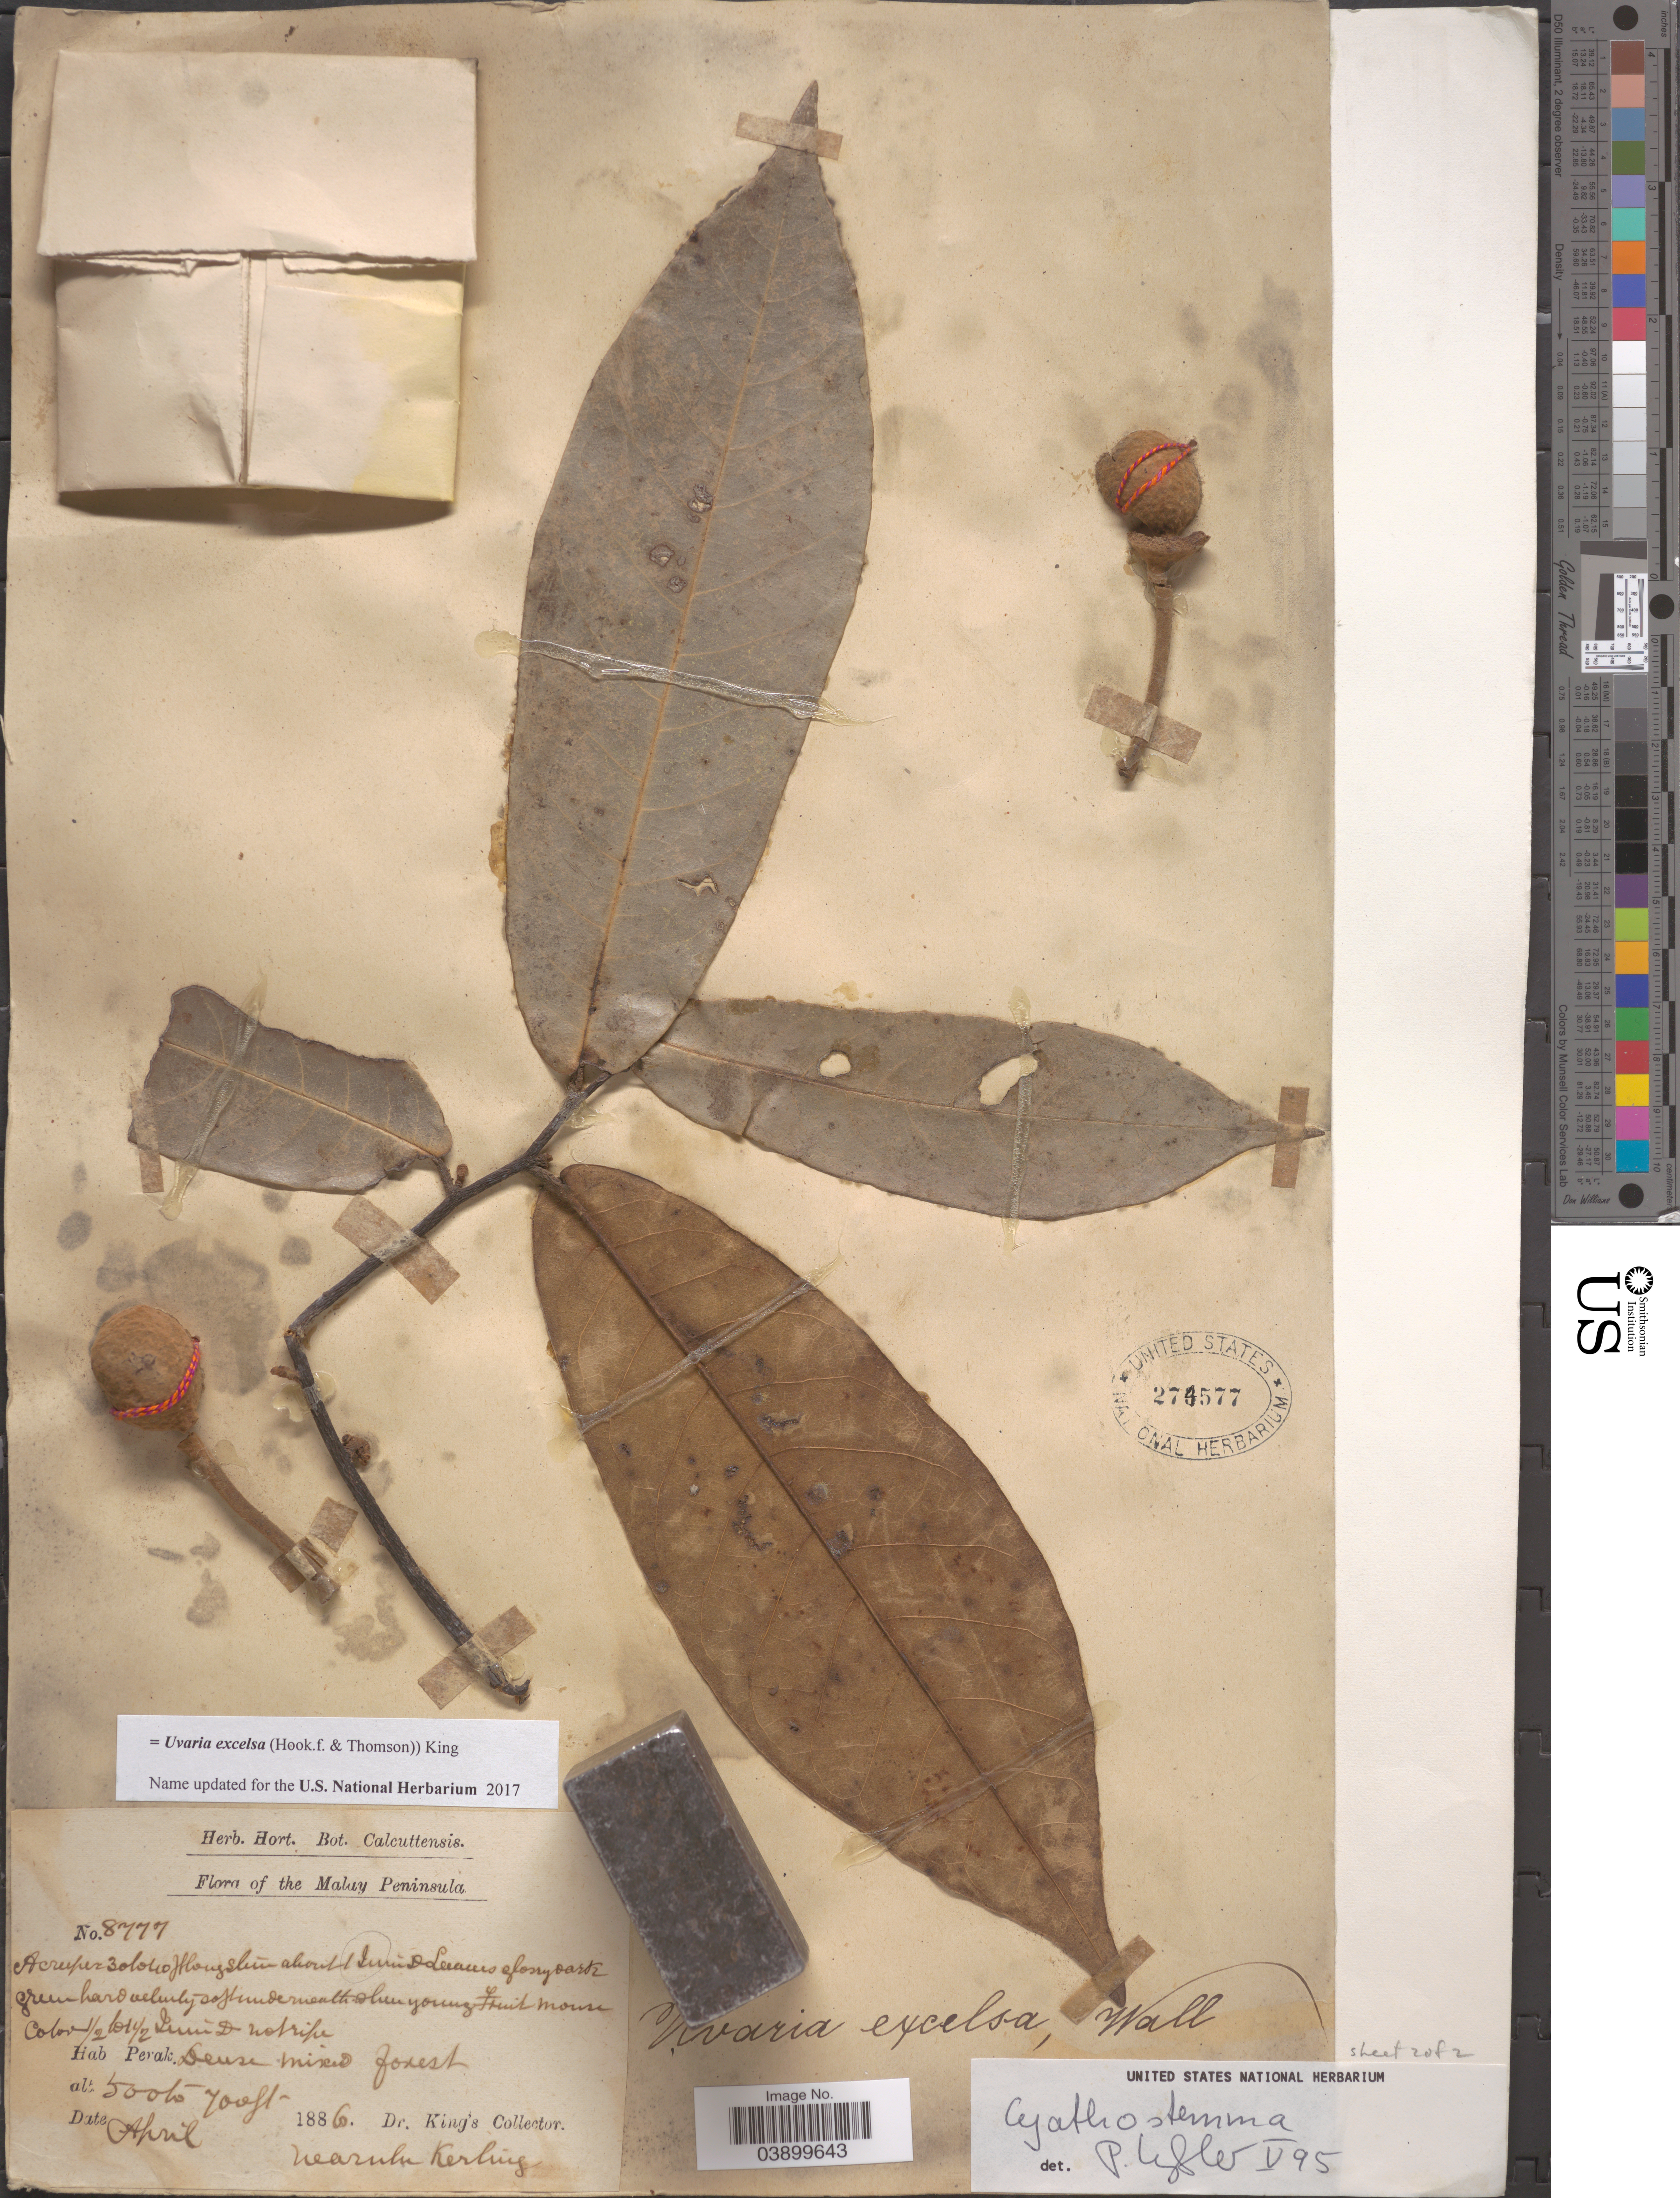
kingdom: Plantae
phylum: Tracheophyta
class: Magnoliopsida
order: Magnoliales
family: Annonaceae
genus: Uvaria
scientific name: Uvaria excelsa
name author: (Hook. f. & Thomson) King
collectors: Dr. King's collector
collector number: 8777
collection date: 1886-04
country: Malaysia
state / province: Perak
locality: The Malay Peninsula. Perak, Dense mixed forest Near ulu Kerling.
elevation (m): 152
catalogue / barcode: US 274577